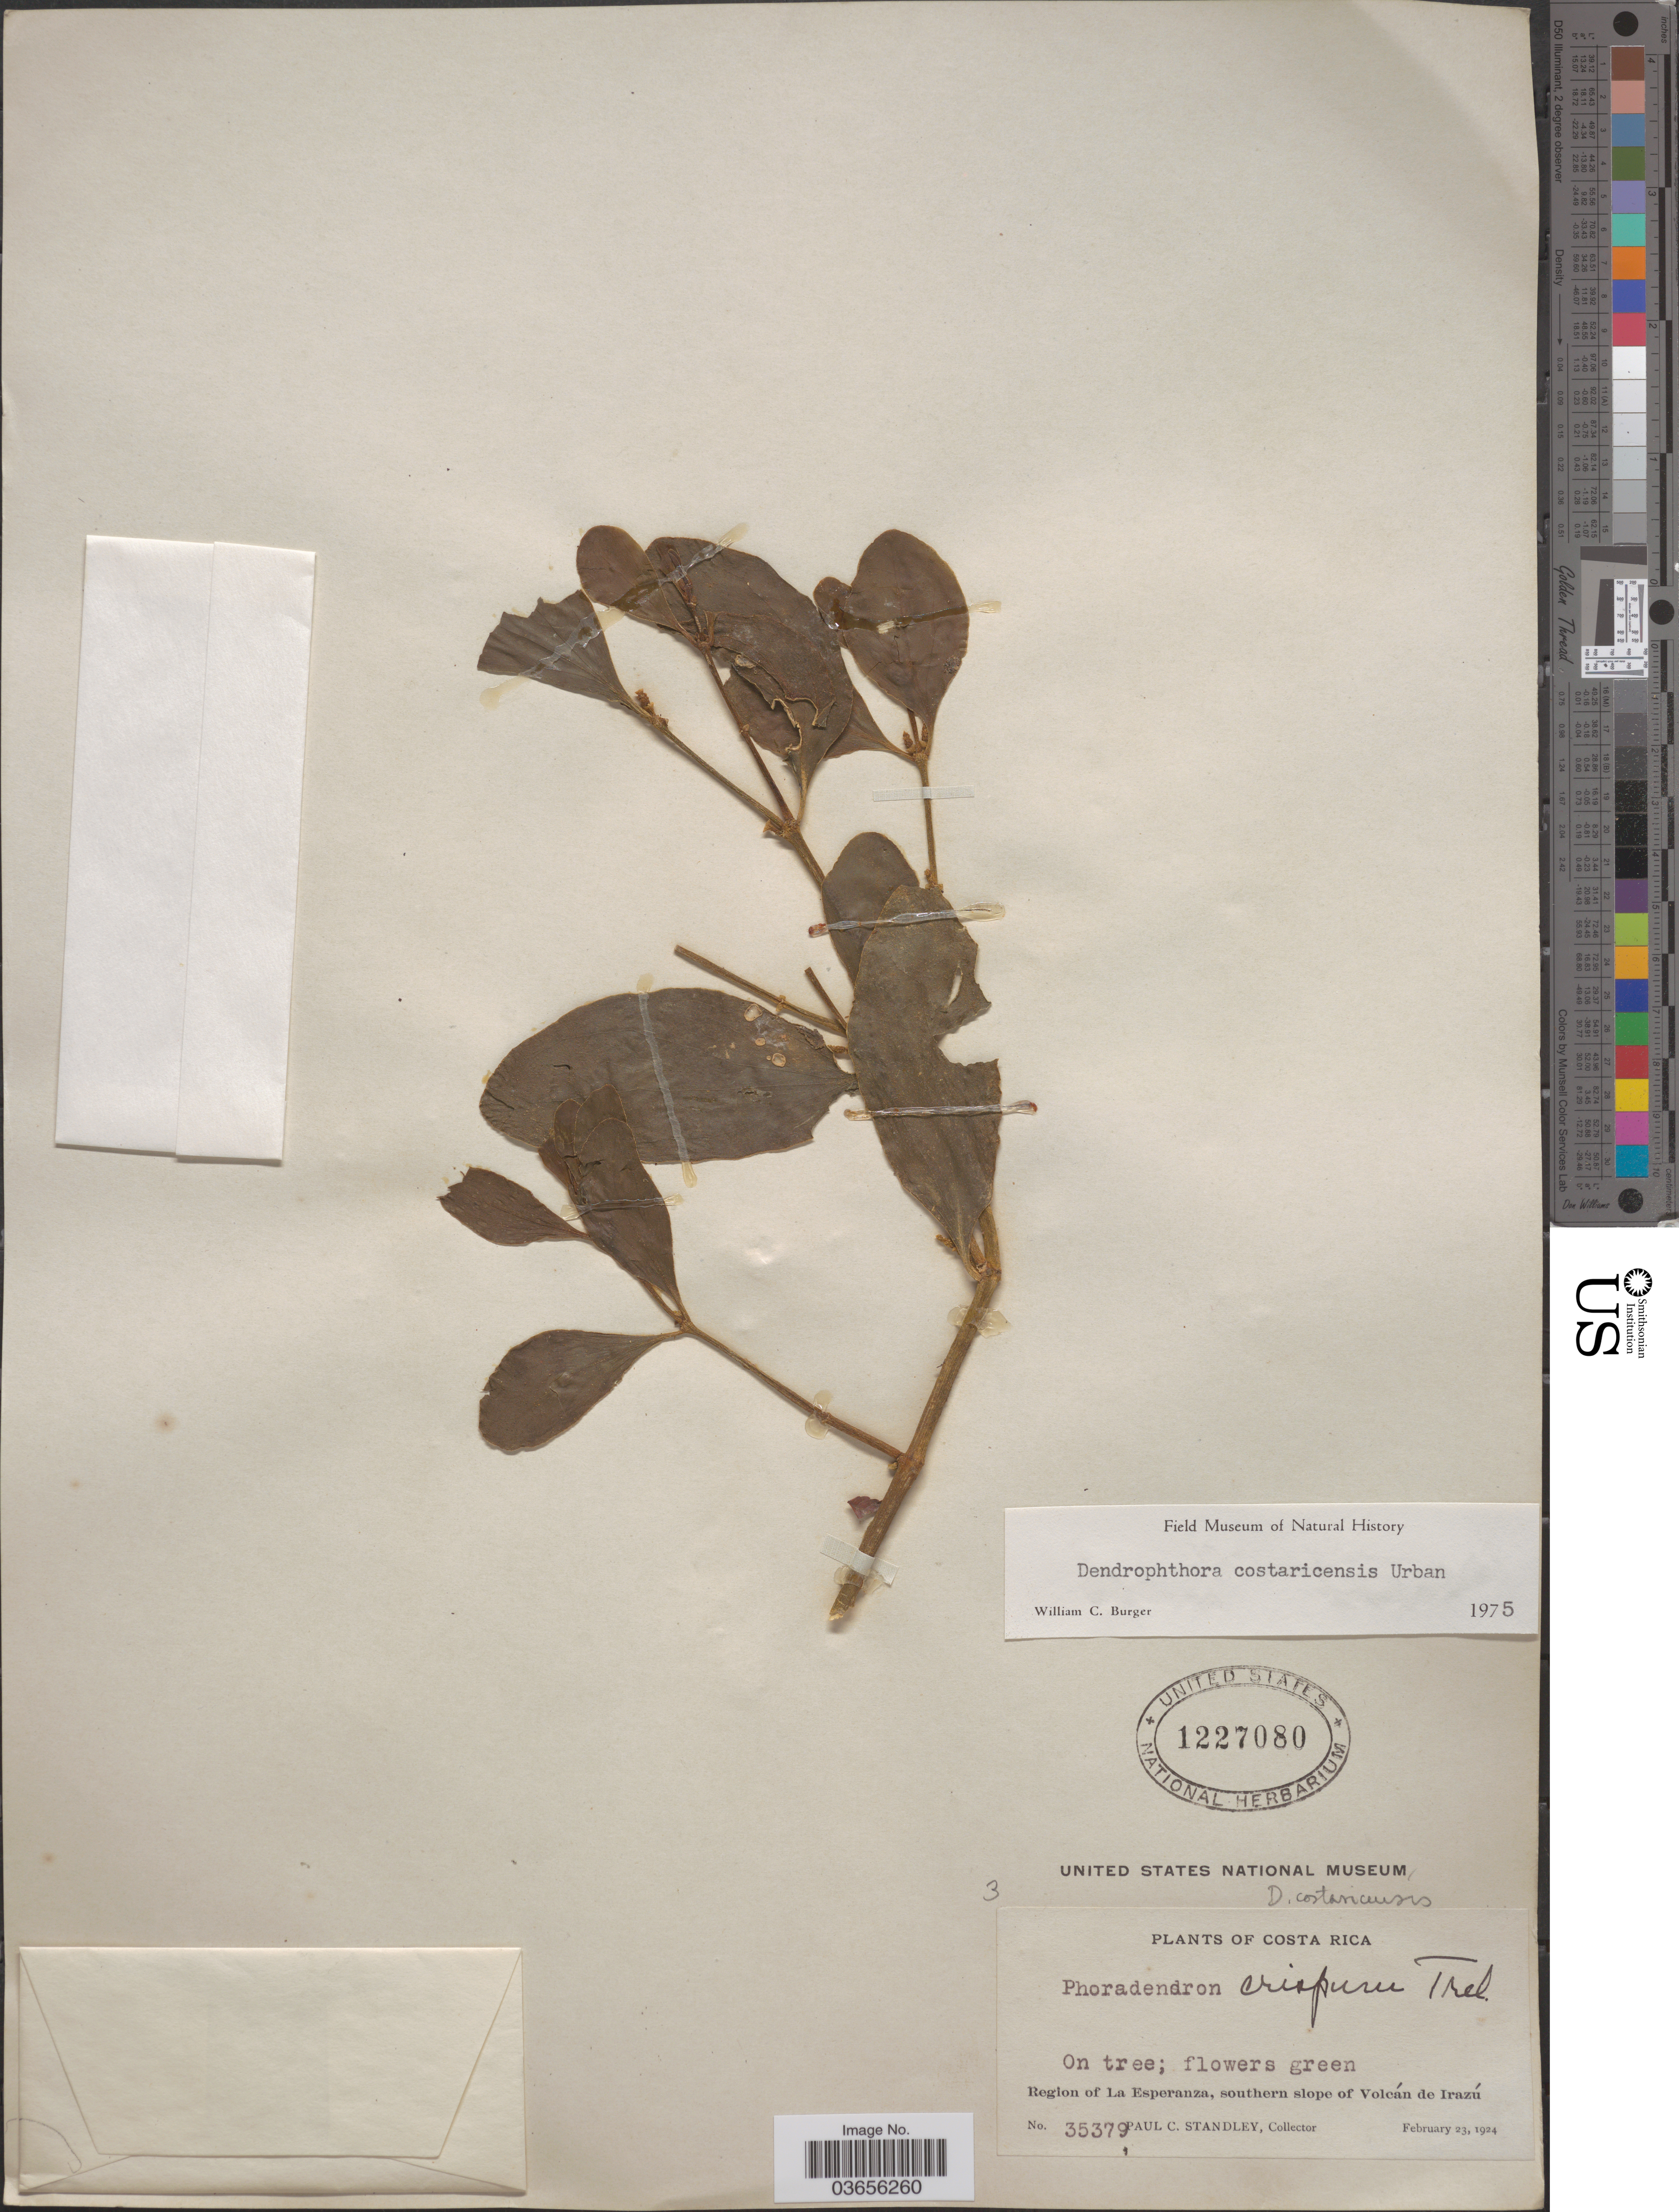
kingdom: Plantae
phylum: Tracheophyta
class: Magnoliopsida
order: Santalales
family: Viscaceae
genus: Dendrophthora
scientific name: Dendrophthora costaricensis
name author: Urb.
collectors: P. C. Standley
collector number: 35379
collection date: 1924-02-23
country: Costa Rica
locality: Region of the La Esperanza, southern slope of Volcán de Irazú.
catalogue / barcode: US 1227080